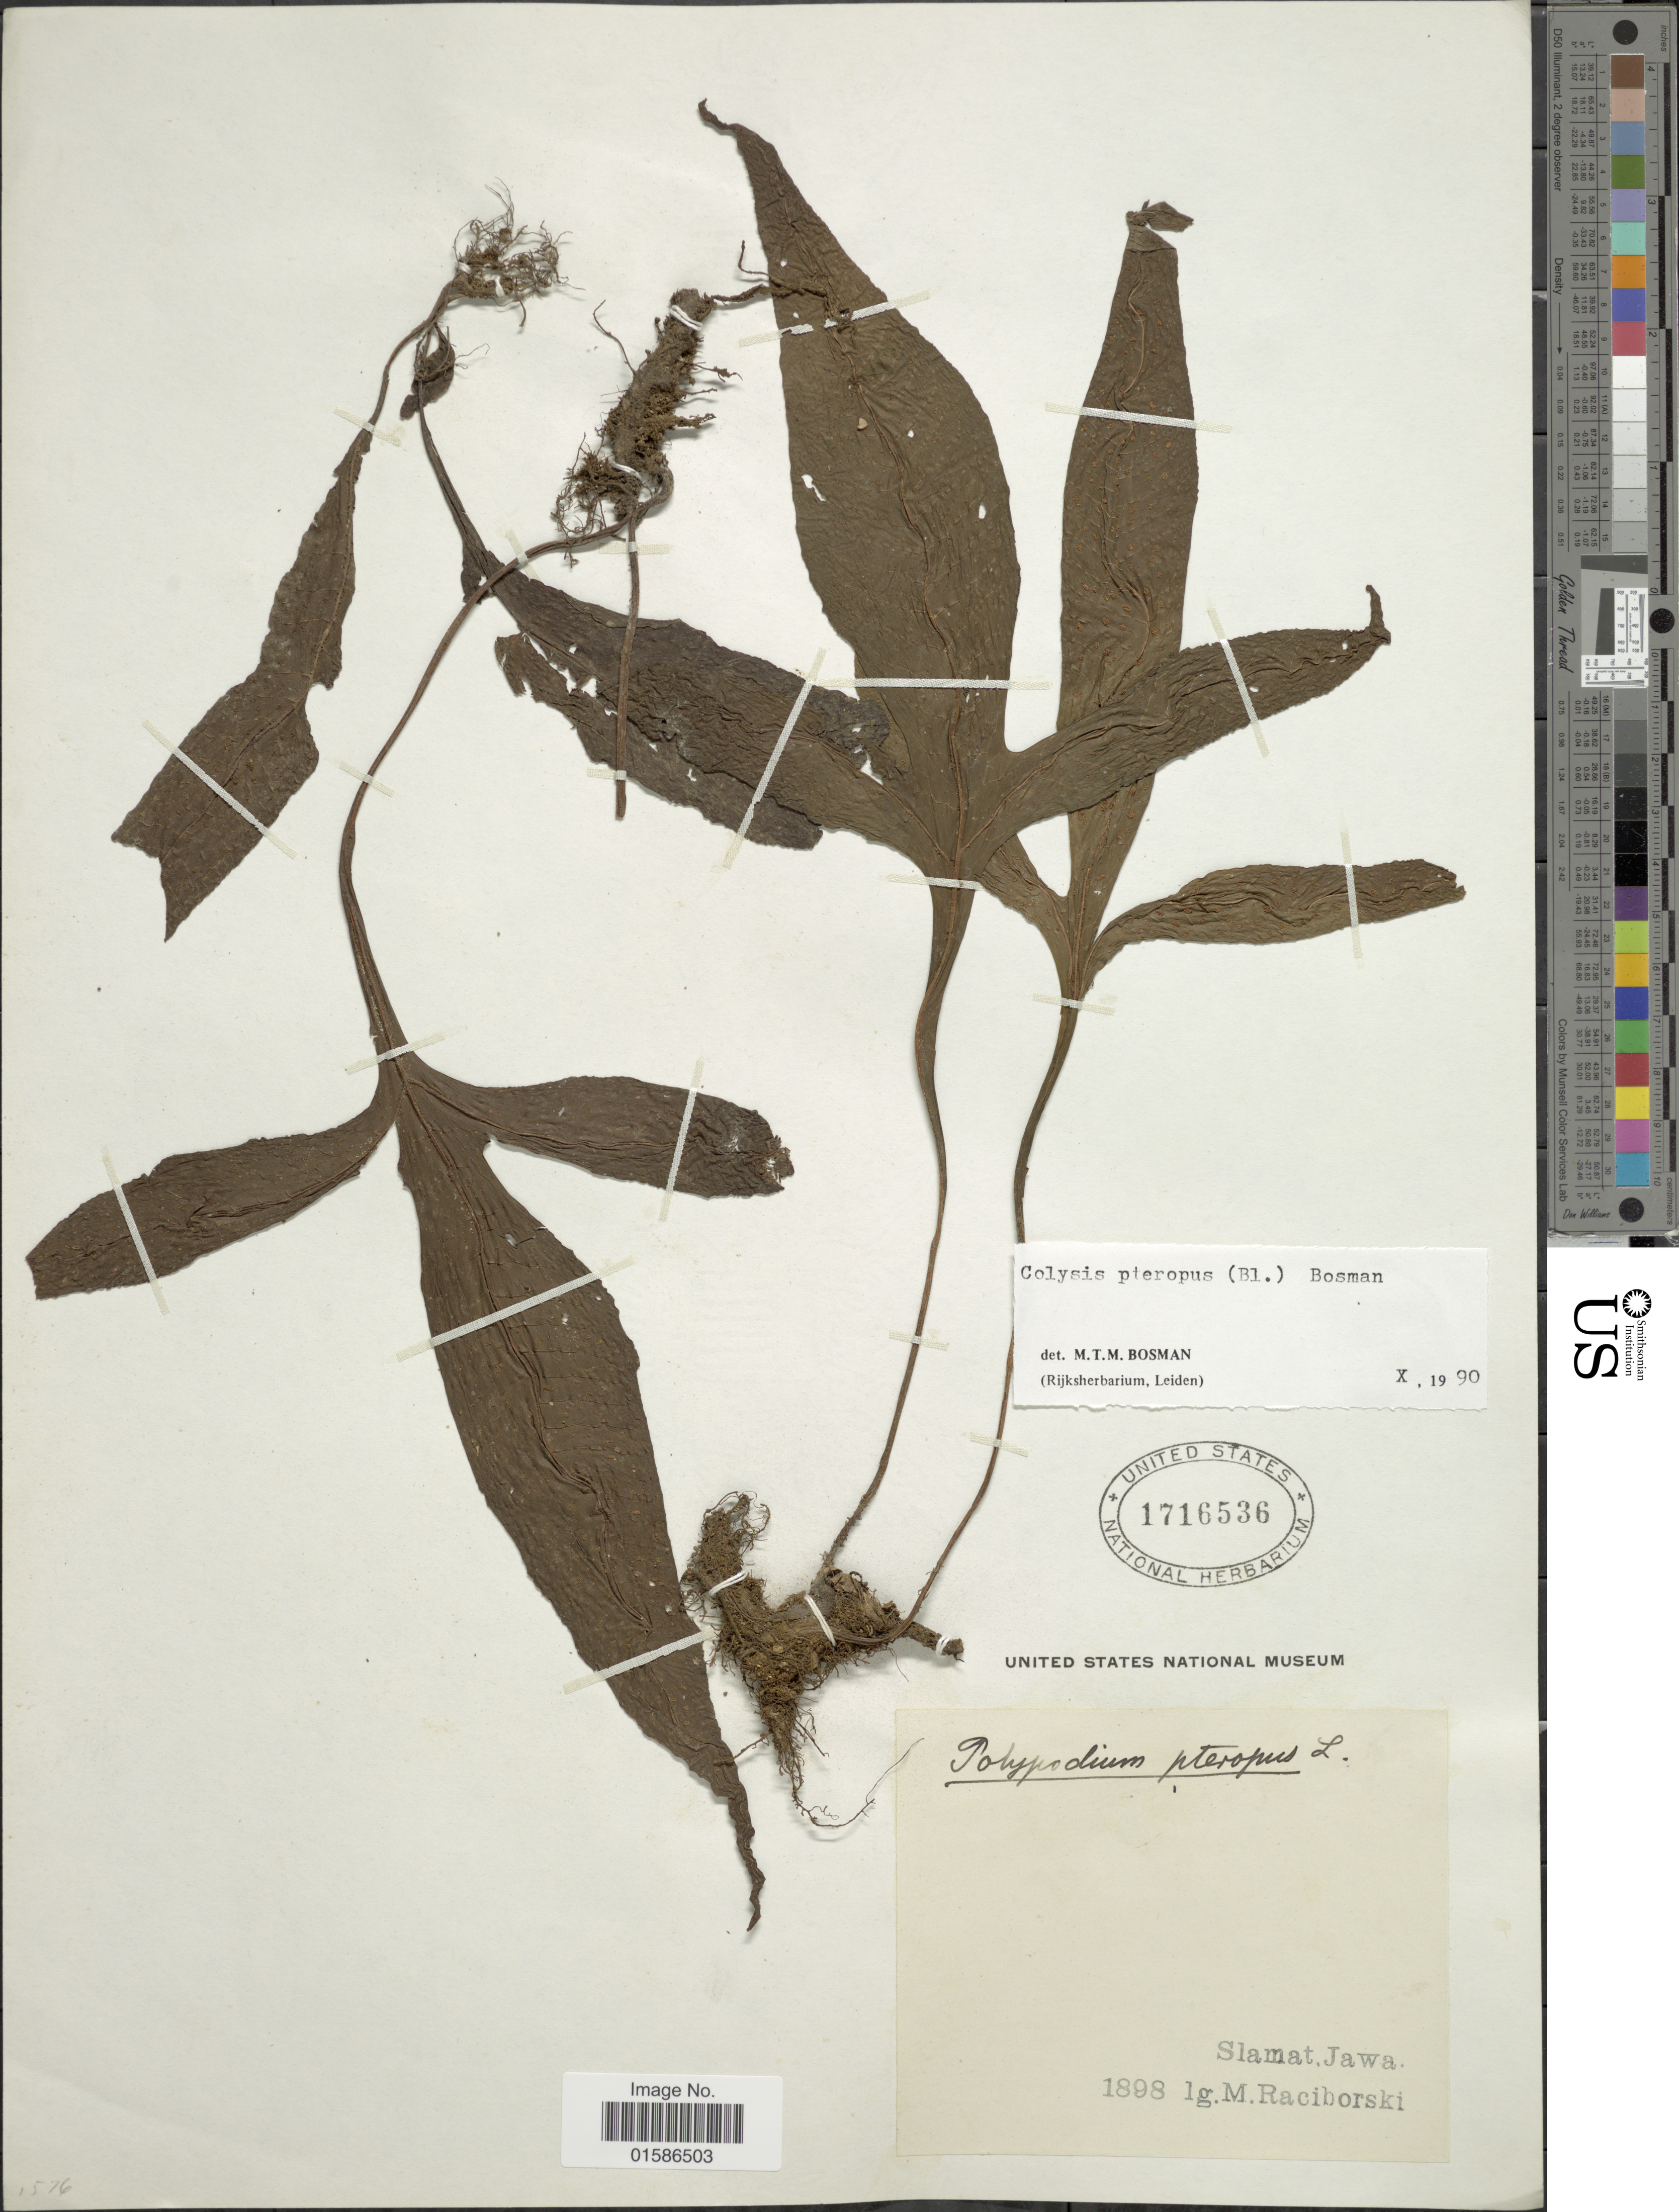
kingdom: Plantae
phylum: Tracheophyta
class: Polypodiopsida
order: Polypodiales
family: Polypodiaceae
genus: Microsorum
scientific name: Microsorum pteropus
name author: (Blume) Copel.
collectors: M. Raciborski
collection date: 1898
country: Indonesia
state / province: Java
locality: Slamat, Jawa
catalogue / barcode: US 1716536